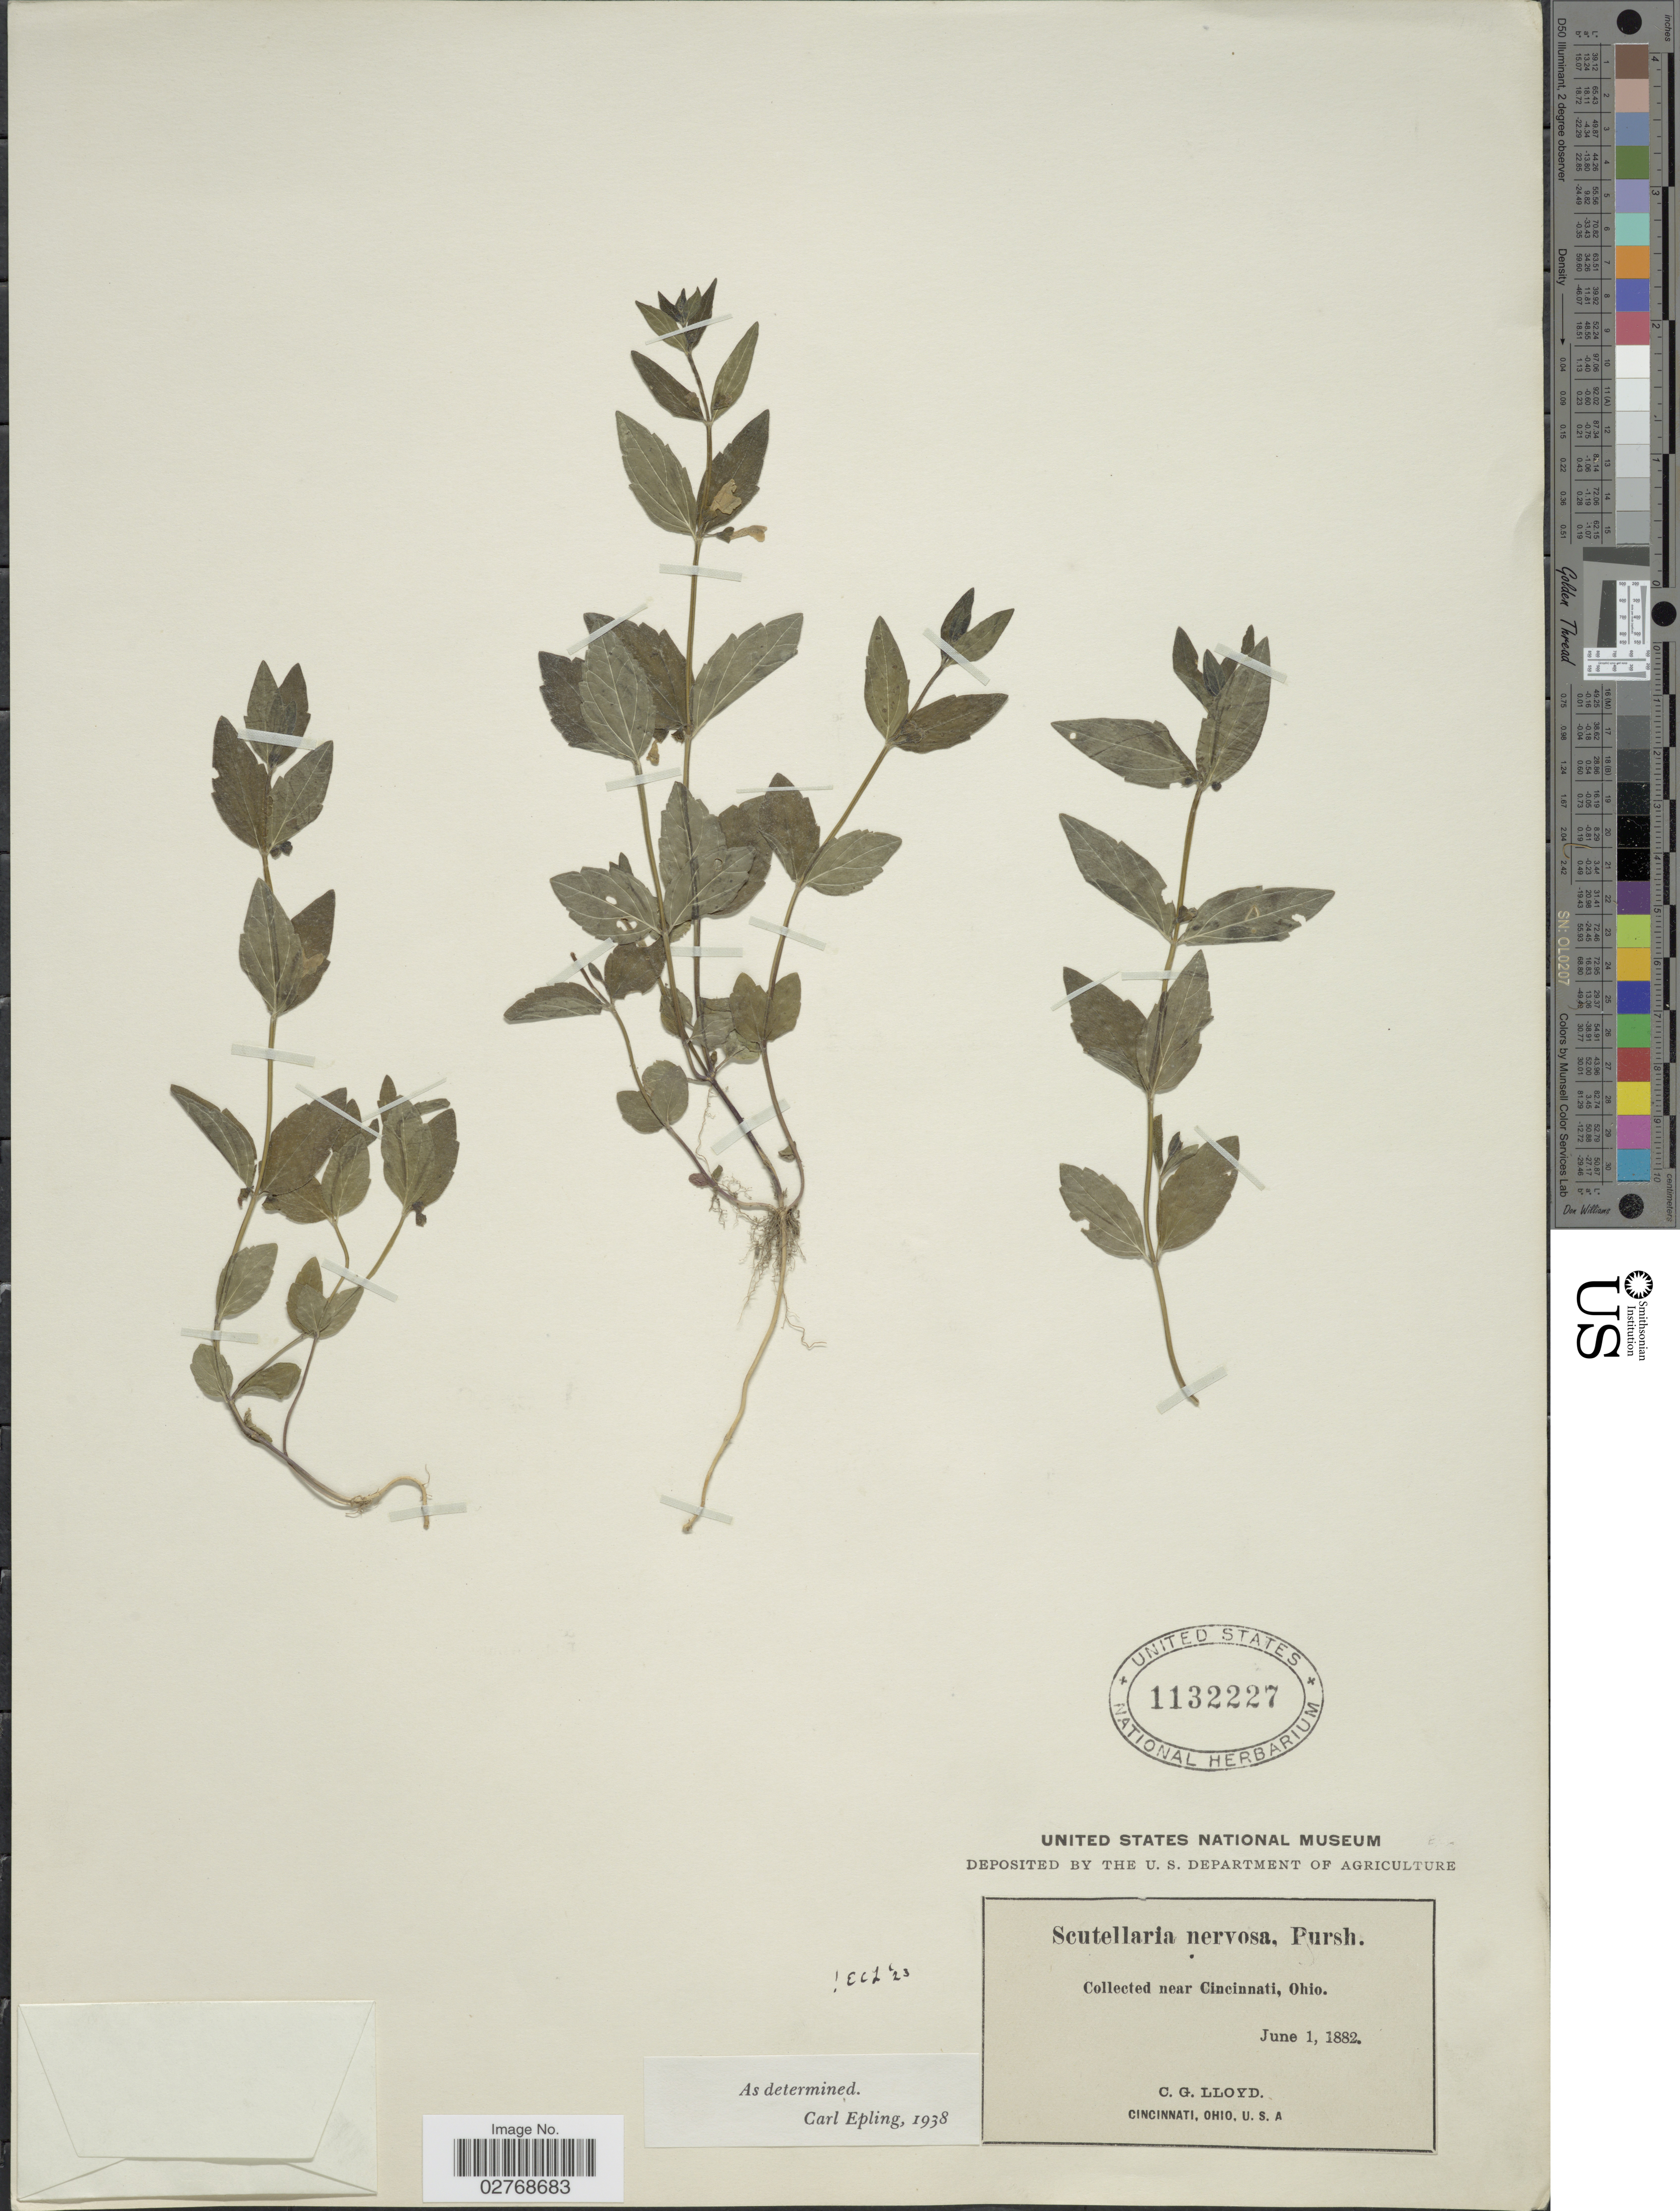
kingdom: Plantae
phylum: Tracheophyta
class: Magnoliopsida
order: Lamiales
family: Lamiaceae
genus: Scutellaria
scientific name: Scutellaria nervosa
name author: Pursh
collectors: C. G. Lloyd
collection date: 1882-06-01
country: United States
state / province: Ohio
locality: Near Cincinnati.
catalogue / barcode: US 1132227